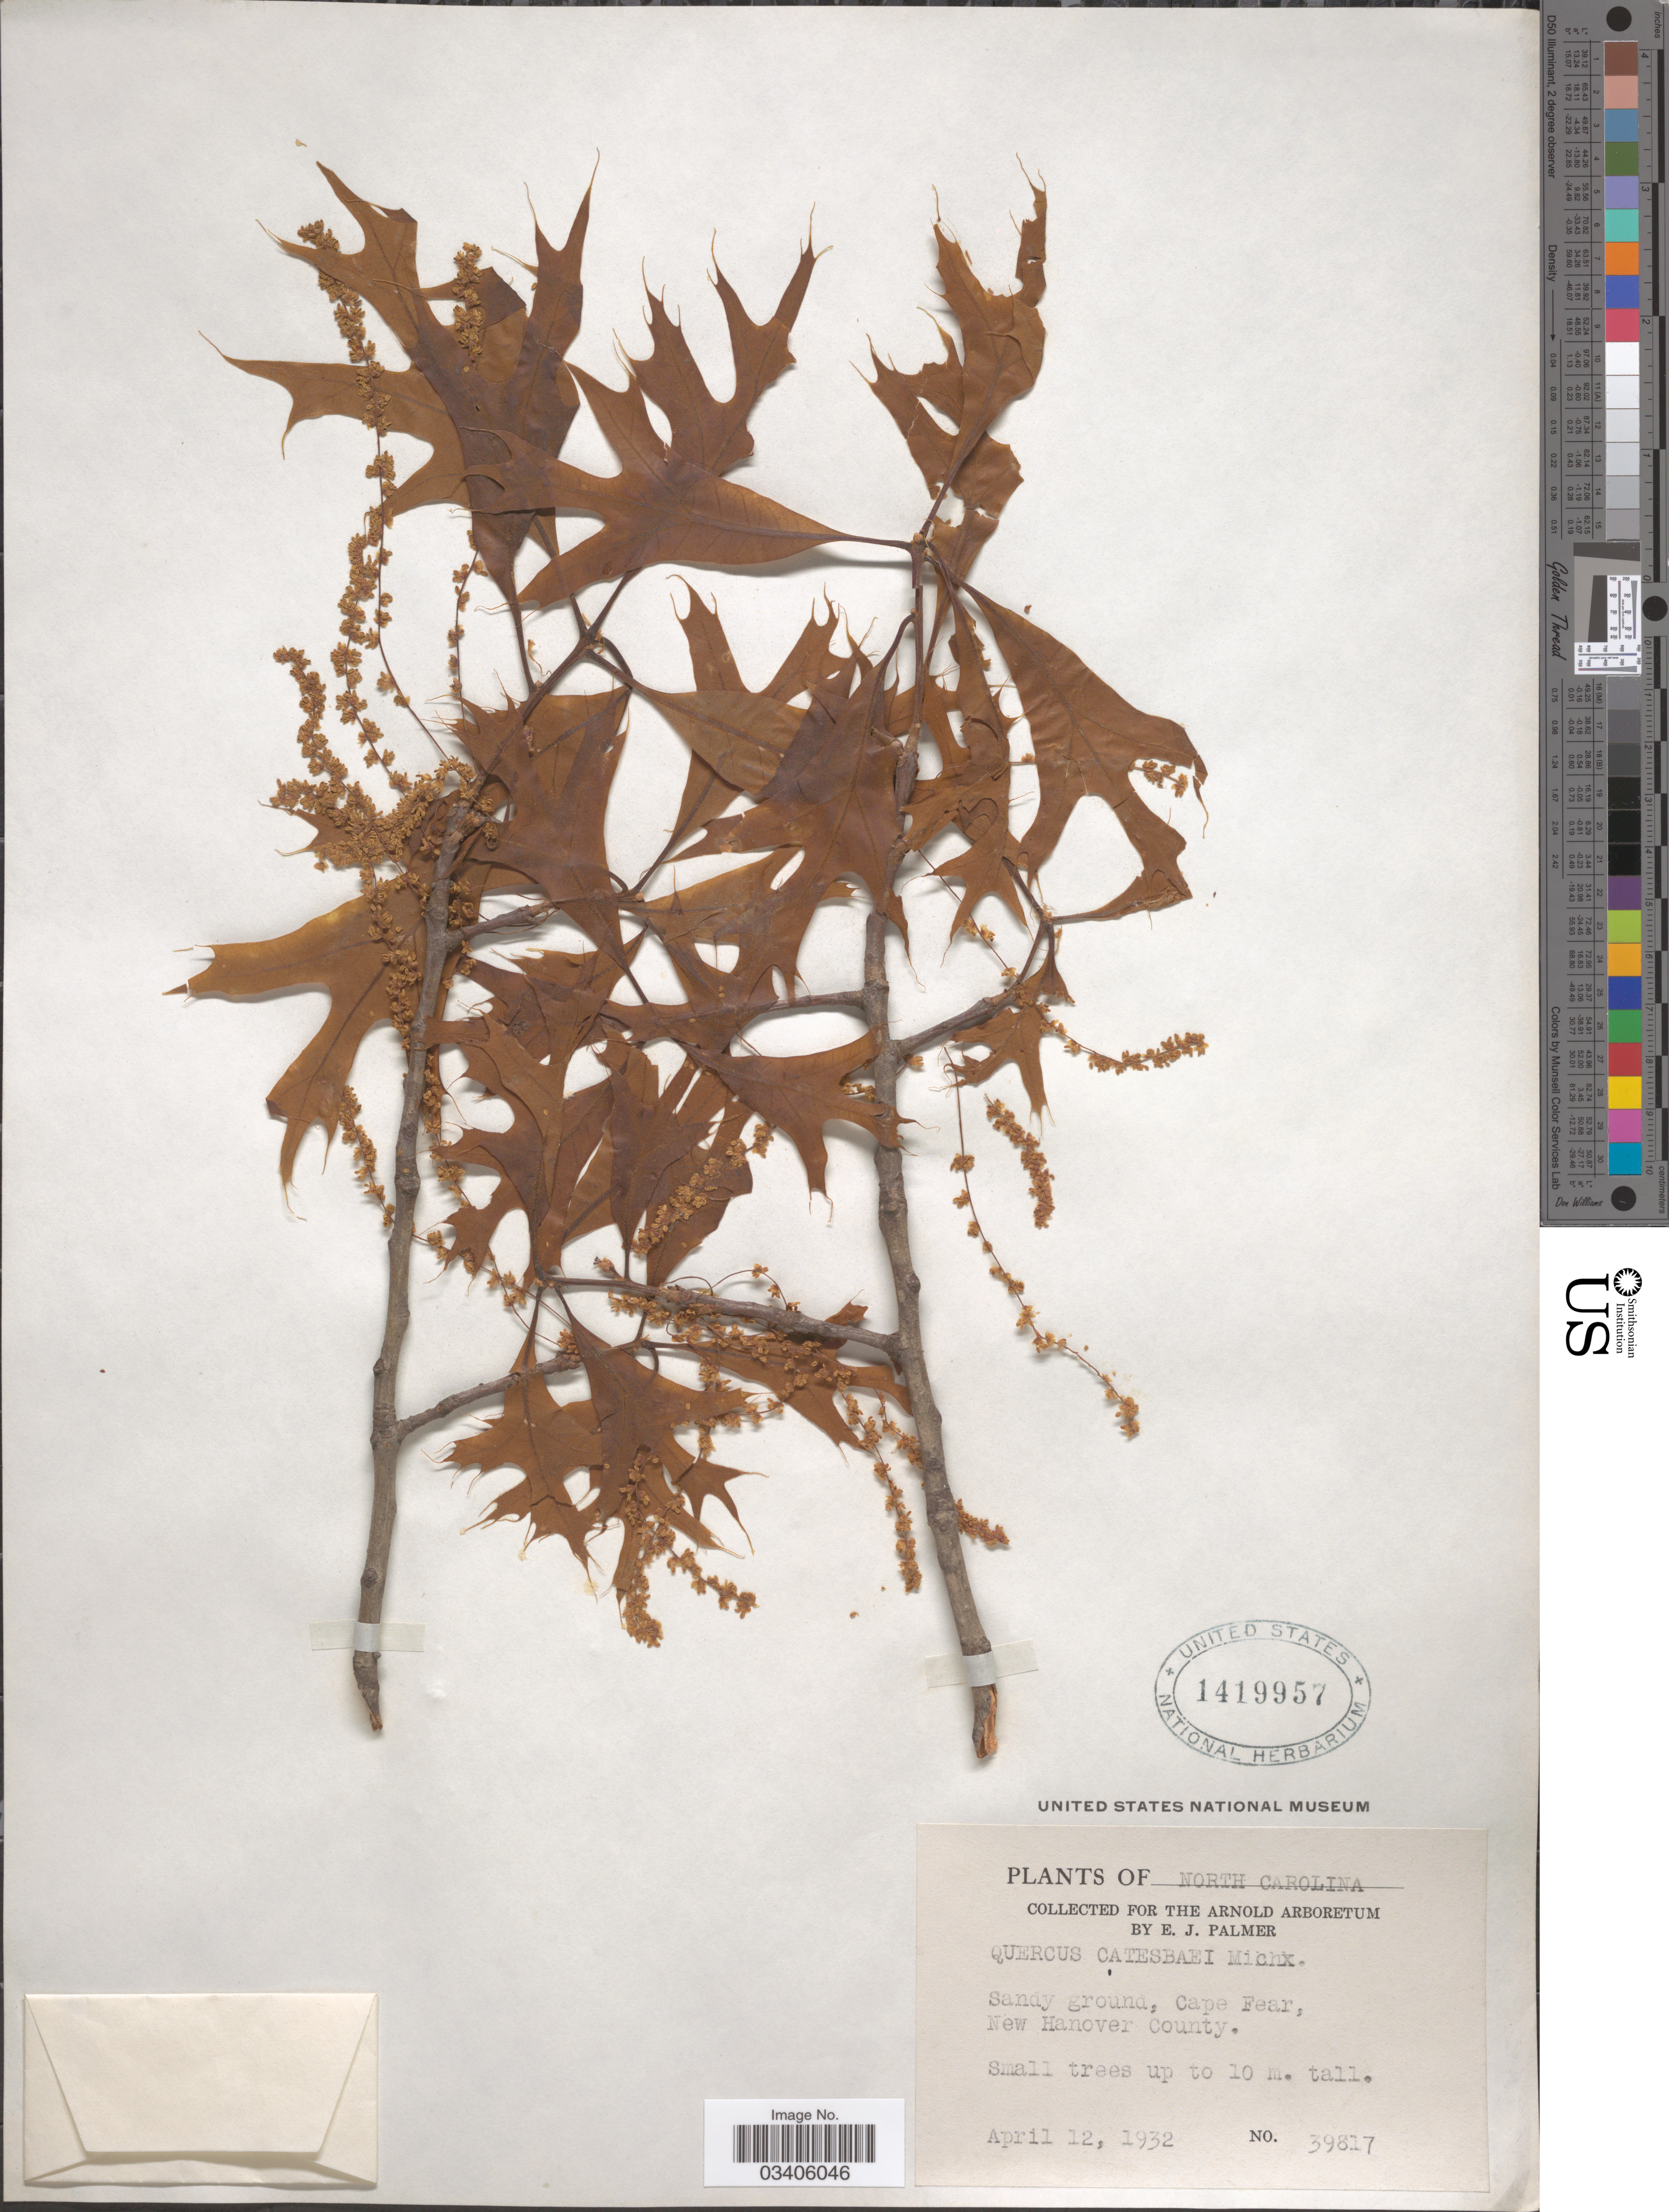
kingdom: Plantae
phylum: Tracheophyta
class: Magnoliopsida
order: Fagales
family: Fagaceae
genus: Quercus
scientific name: Quercus laevis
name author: Walter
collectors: E. J. Palmer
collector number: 39817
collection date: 1932-04-12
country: United States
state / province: North Carolina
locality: Sandy ground, Cape Fear, New Hanover County.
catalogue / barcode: US 1419957